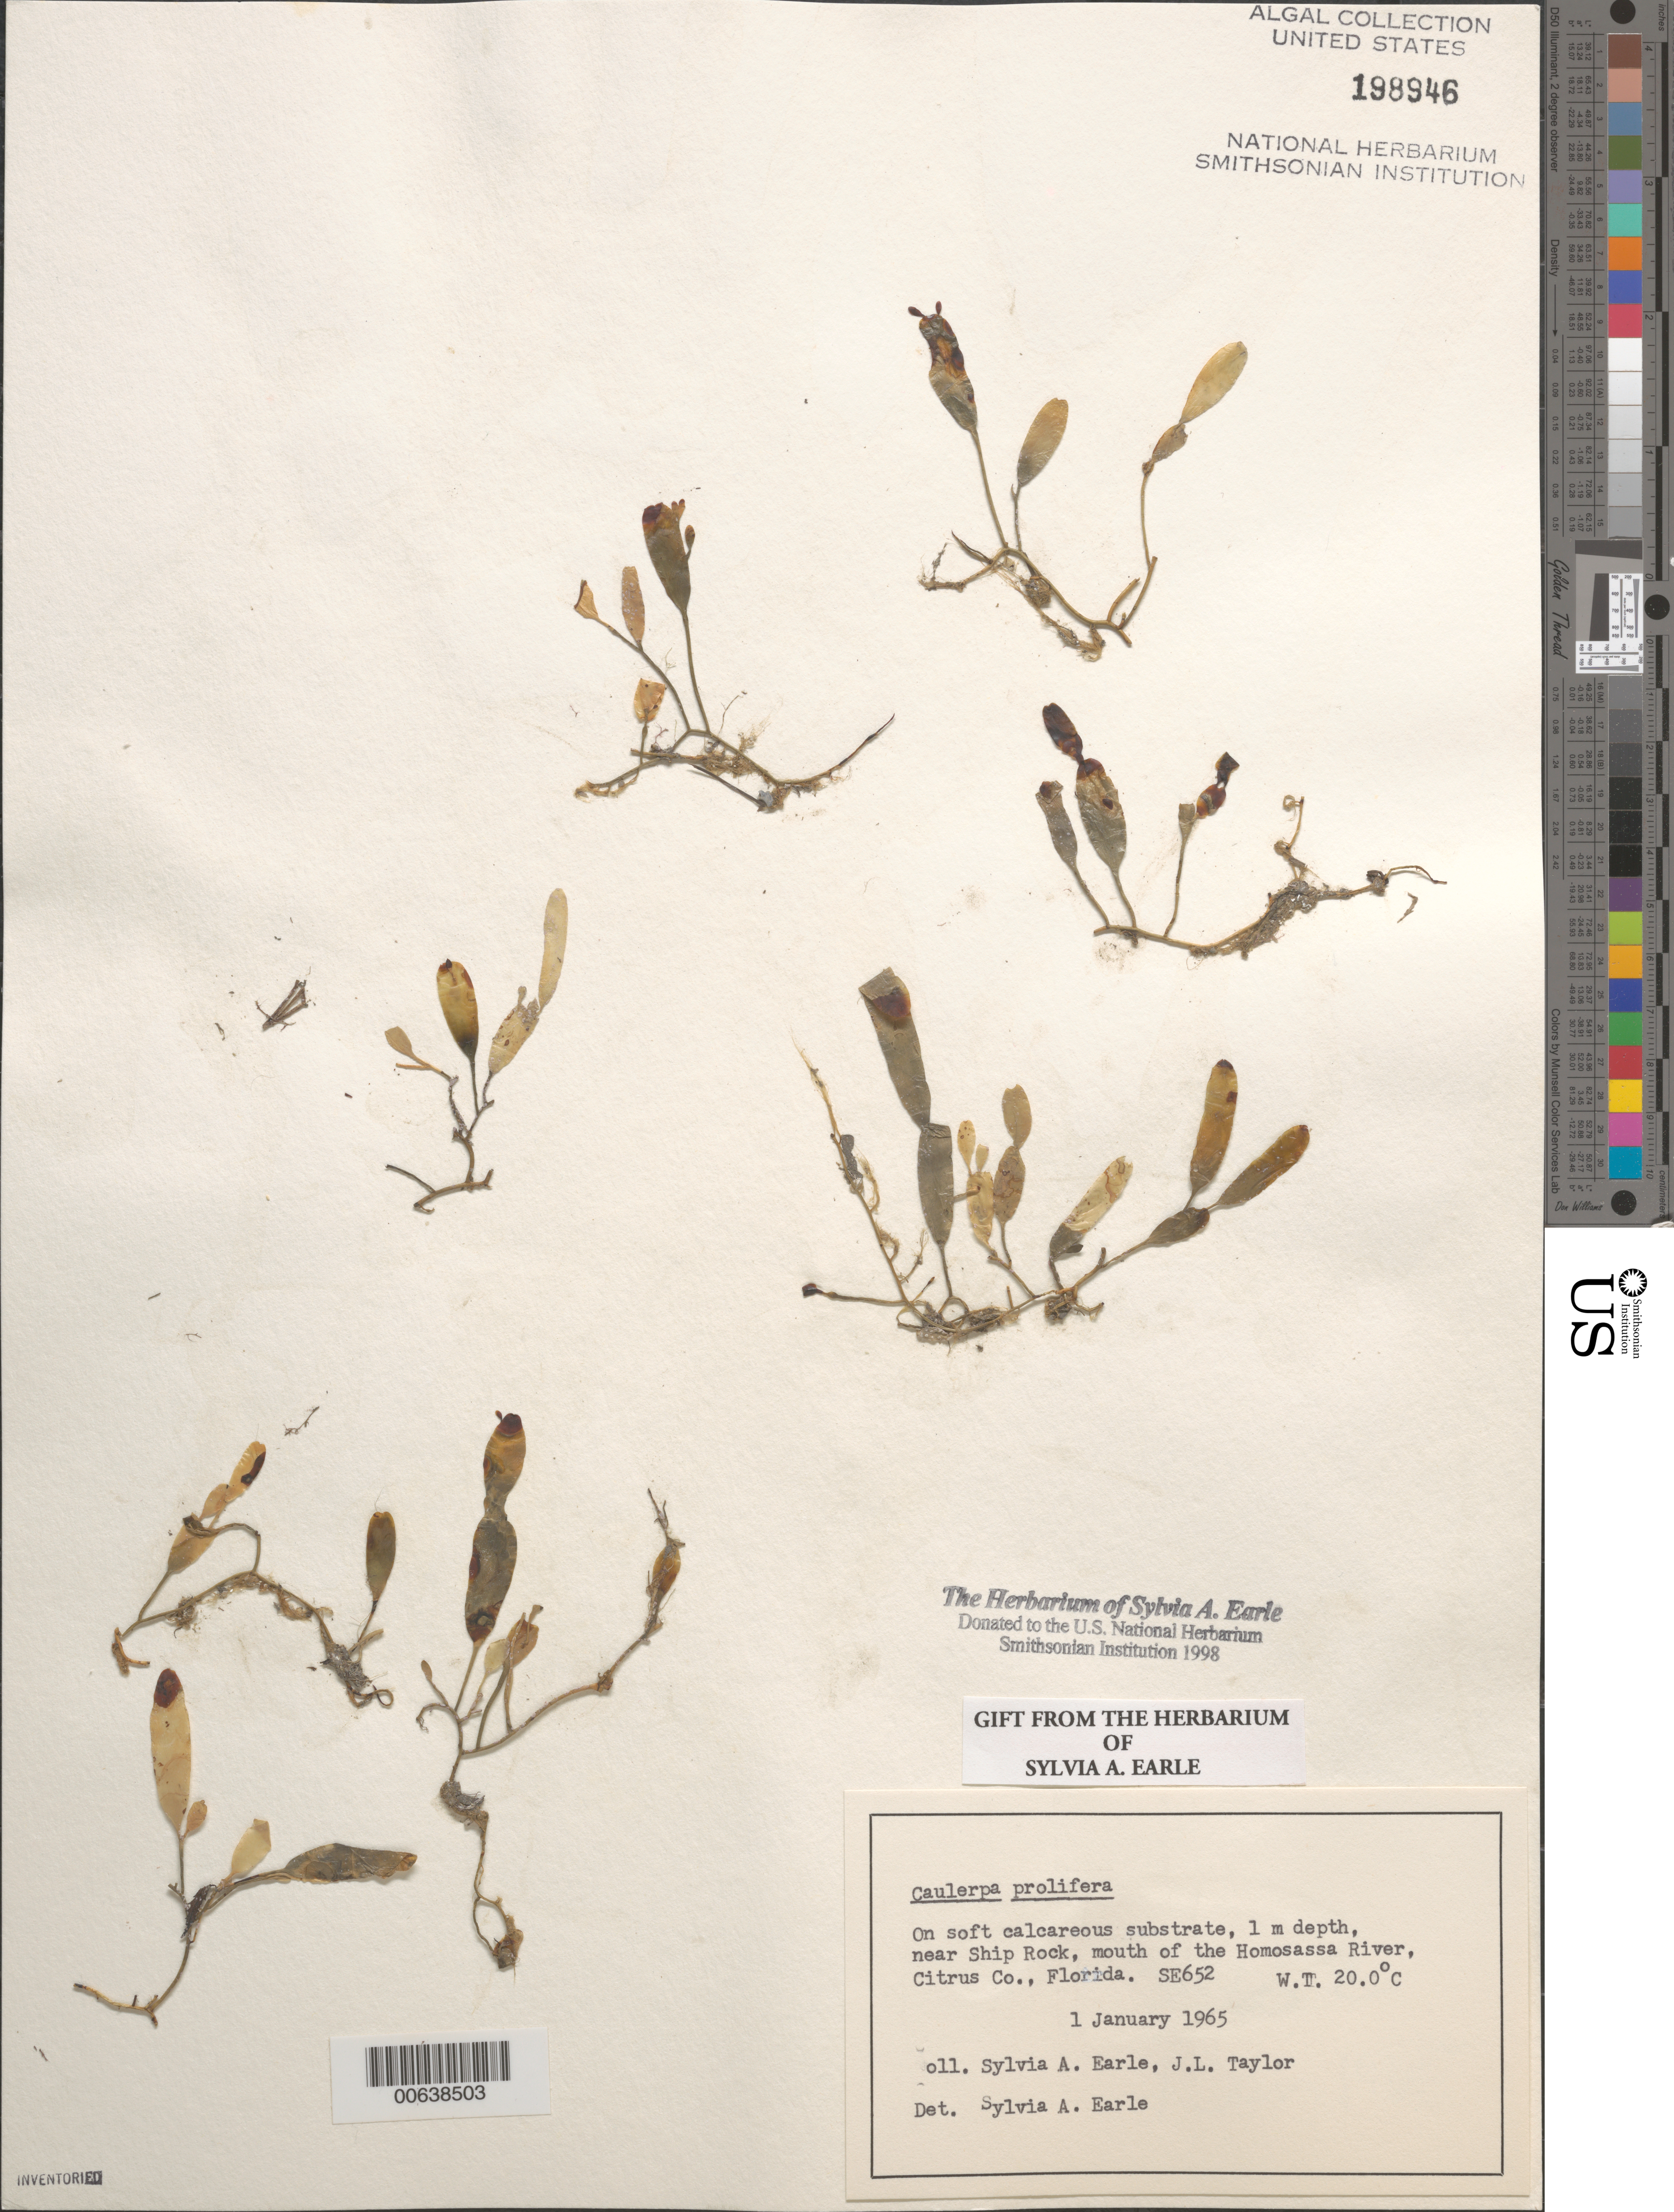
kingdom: Plantae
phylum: Chlorophyta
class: Ulvophyceae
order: Bryopsidales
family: Caulerpaceae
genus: Caulerpa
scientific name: Caulerpa prolifera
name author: (Forssk.) J.V.Lamouroux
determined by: Earle, S. A.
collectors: S. A. Earle & J. L. Taylor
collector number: SE 652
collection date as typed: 01 Jan 1965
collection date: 1965-01-01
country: United States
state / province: Florida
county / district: Citrus County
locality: Homosassa River mouth near Ship Rock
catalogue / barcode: US 198946